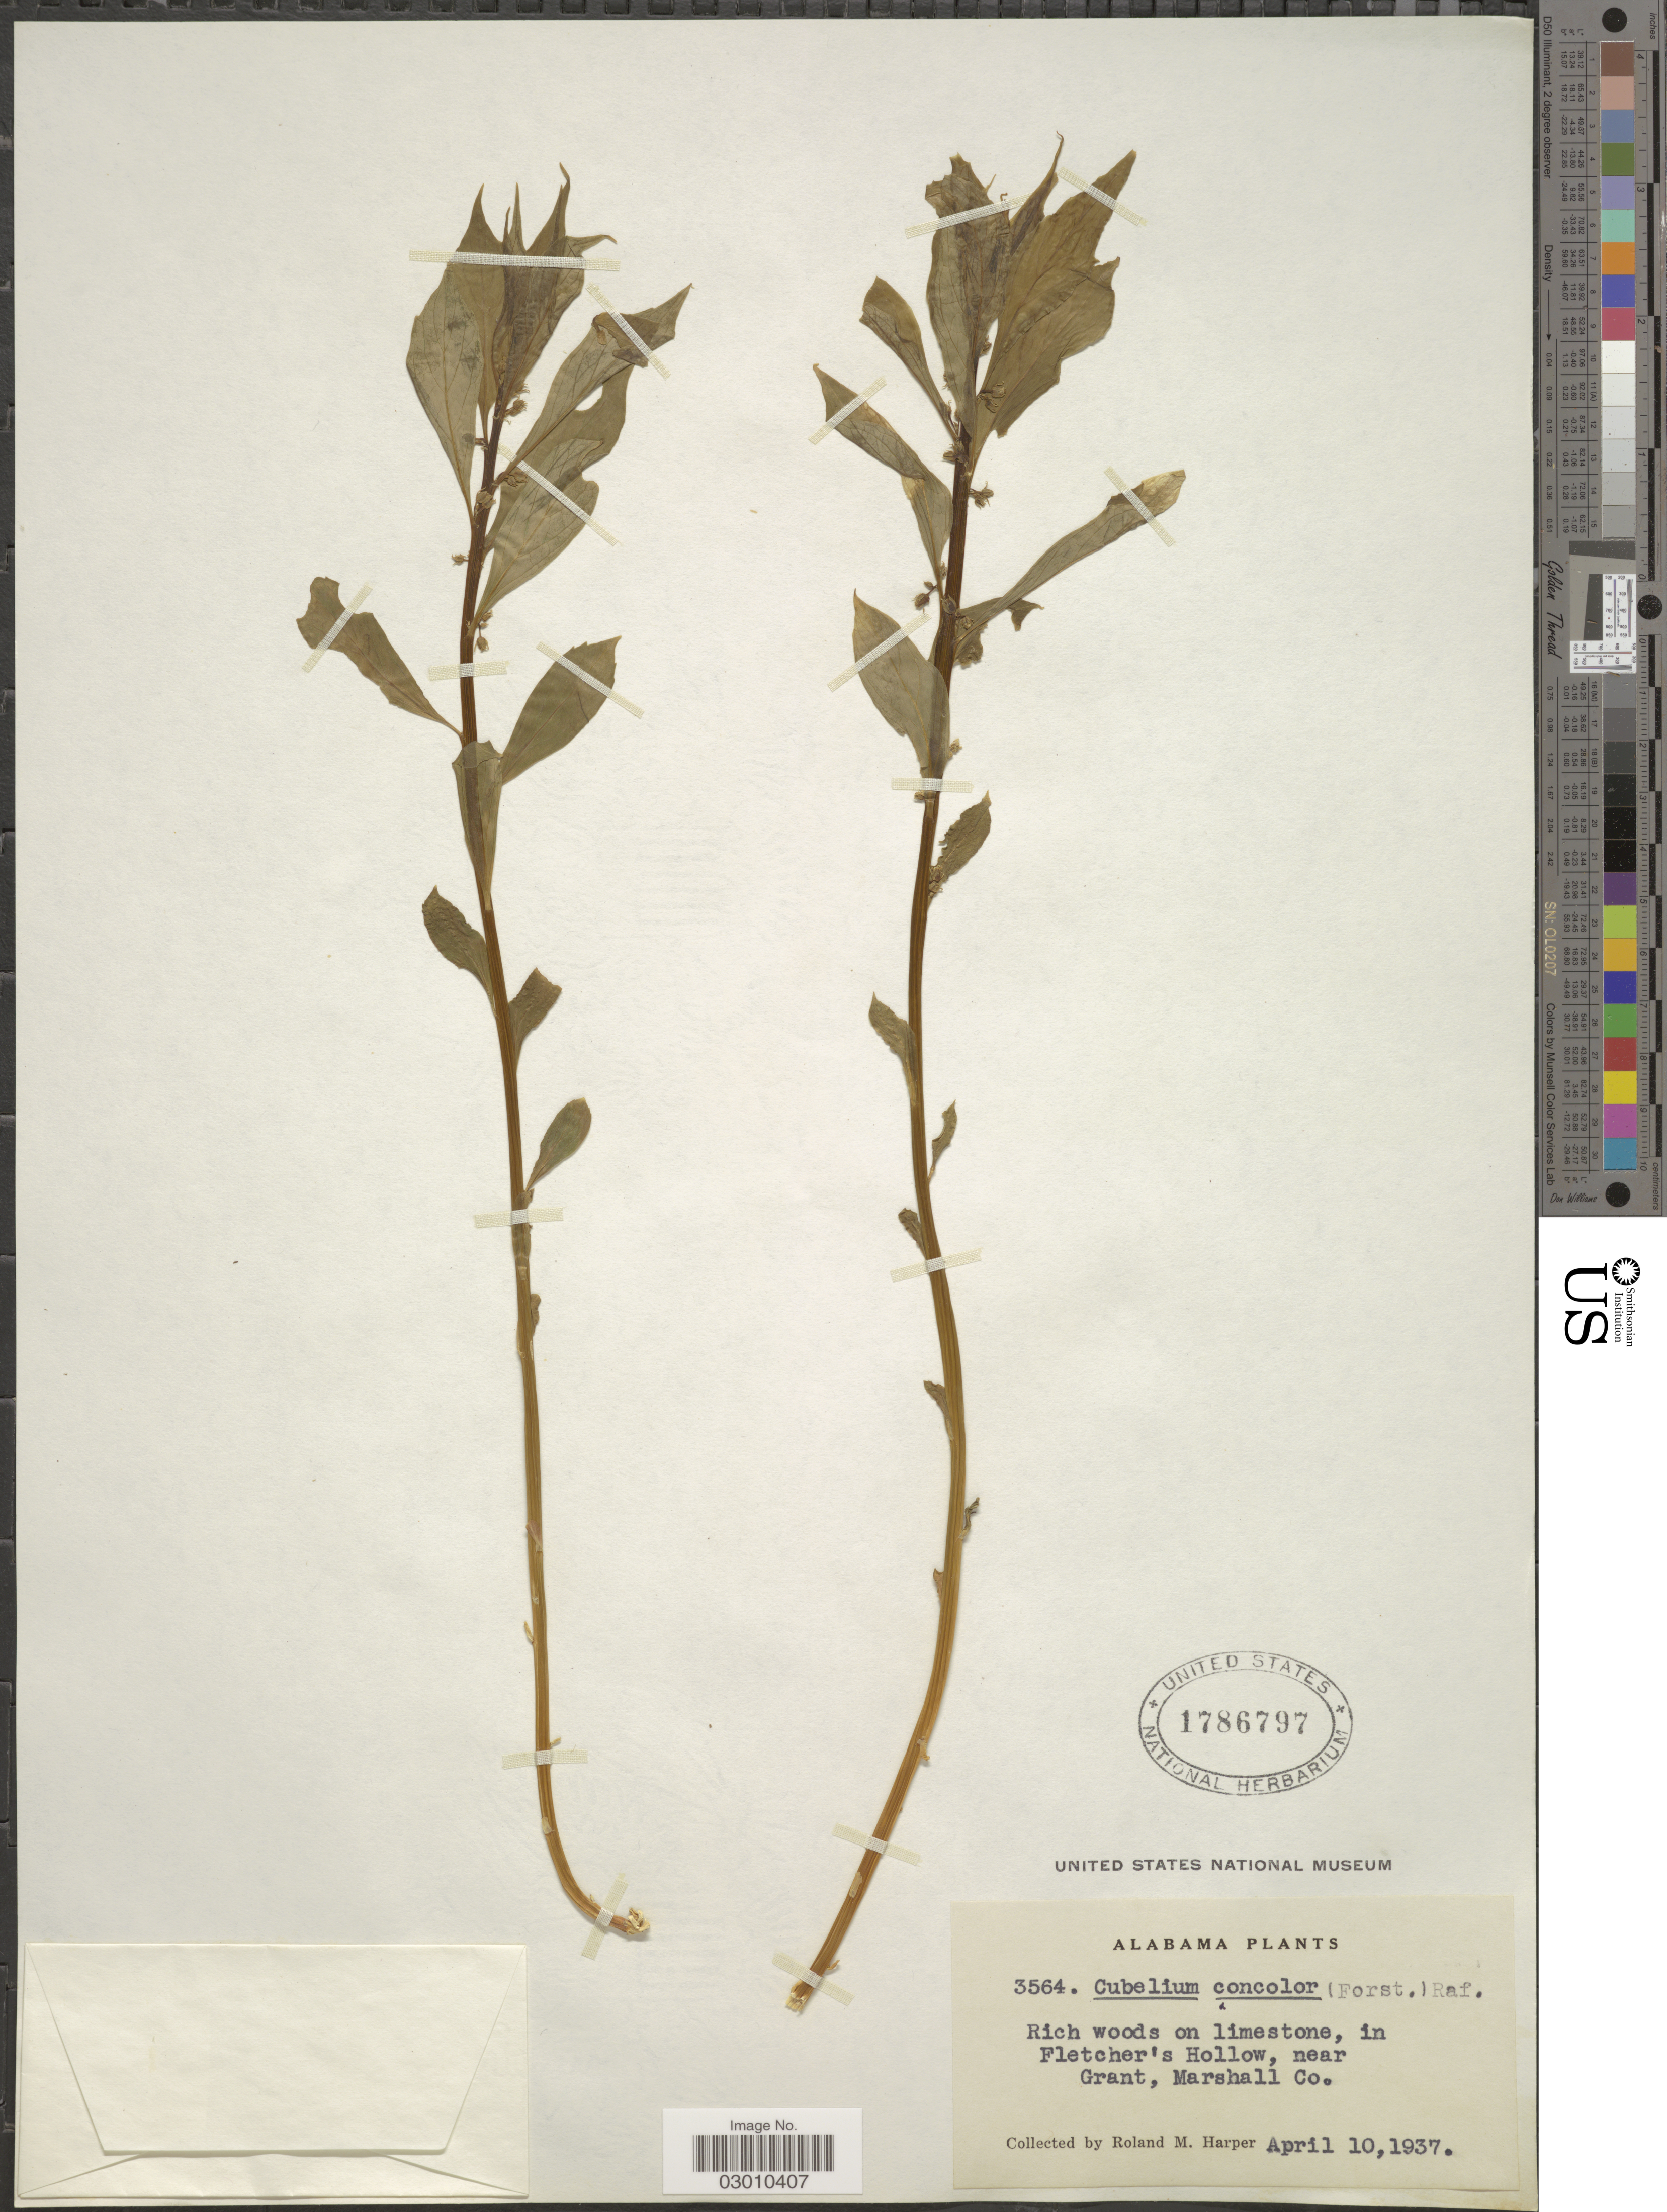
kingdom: Plantae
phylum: Tracheophyta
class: Magnoliopsida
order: Malpighiales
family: Violaceae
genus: Cubelium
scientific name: Cubelium concolor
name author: (T.F. Forst.) Raf. ex Britton & A. Br.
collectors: R. M. Harper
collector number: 3564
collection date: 1937-04-10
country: United States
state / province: Alabama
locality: Rich woods on limestone, in Flechter's Hollow, near Grant, Marshall Co.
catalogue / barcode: US 1786797